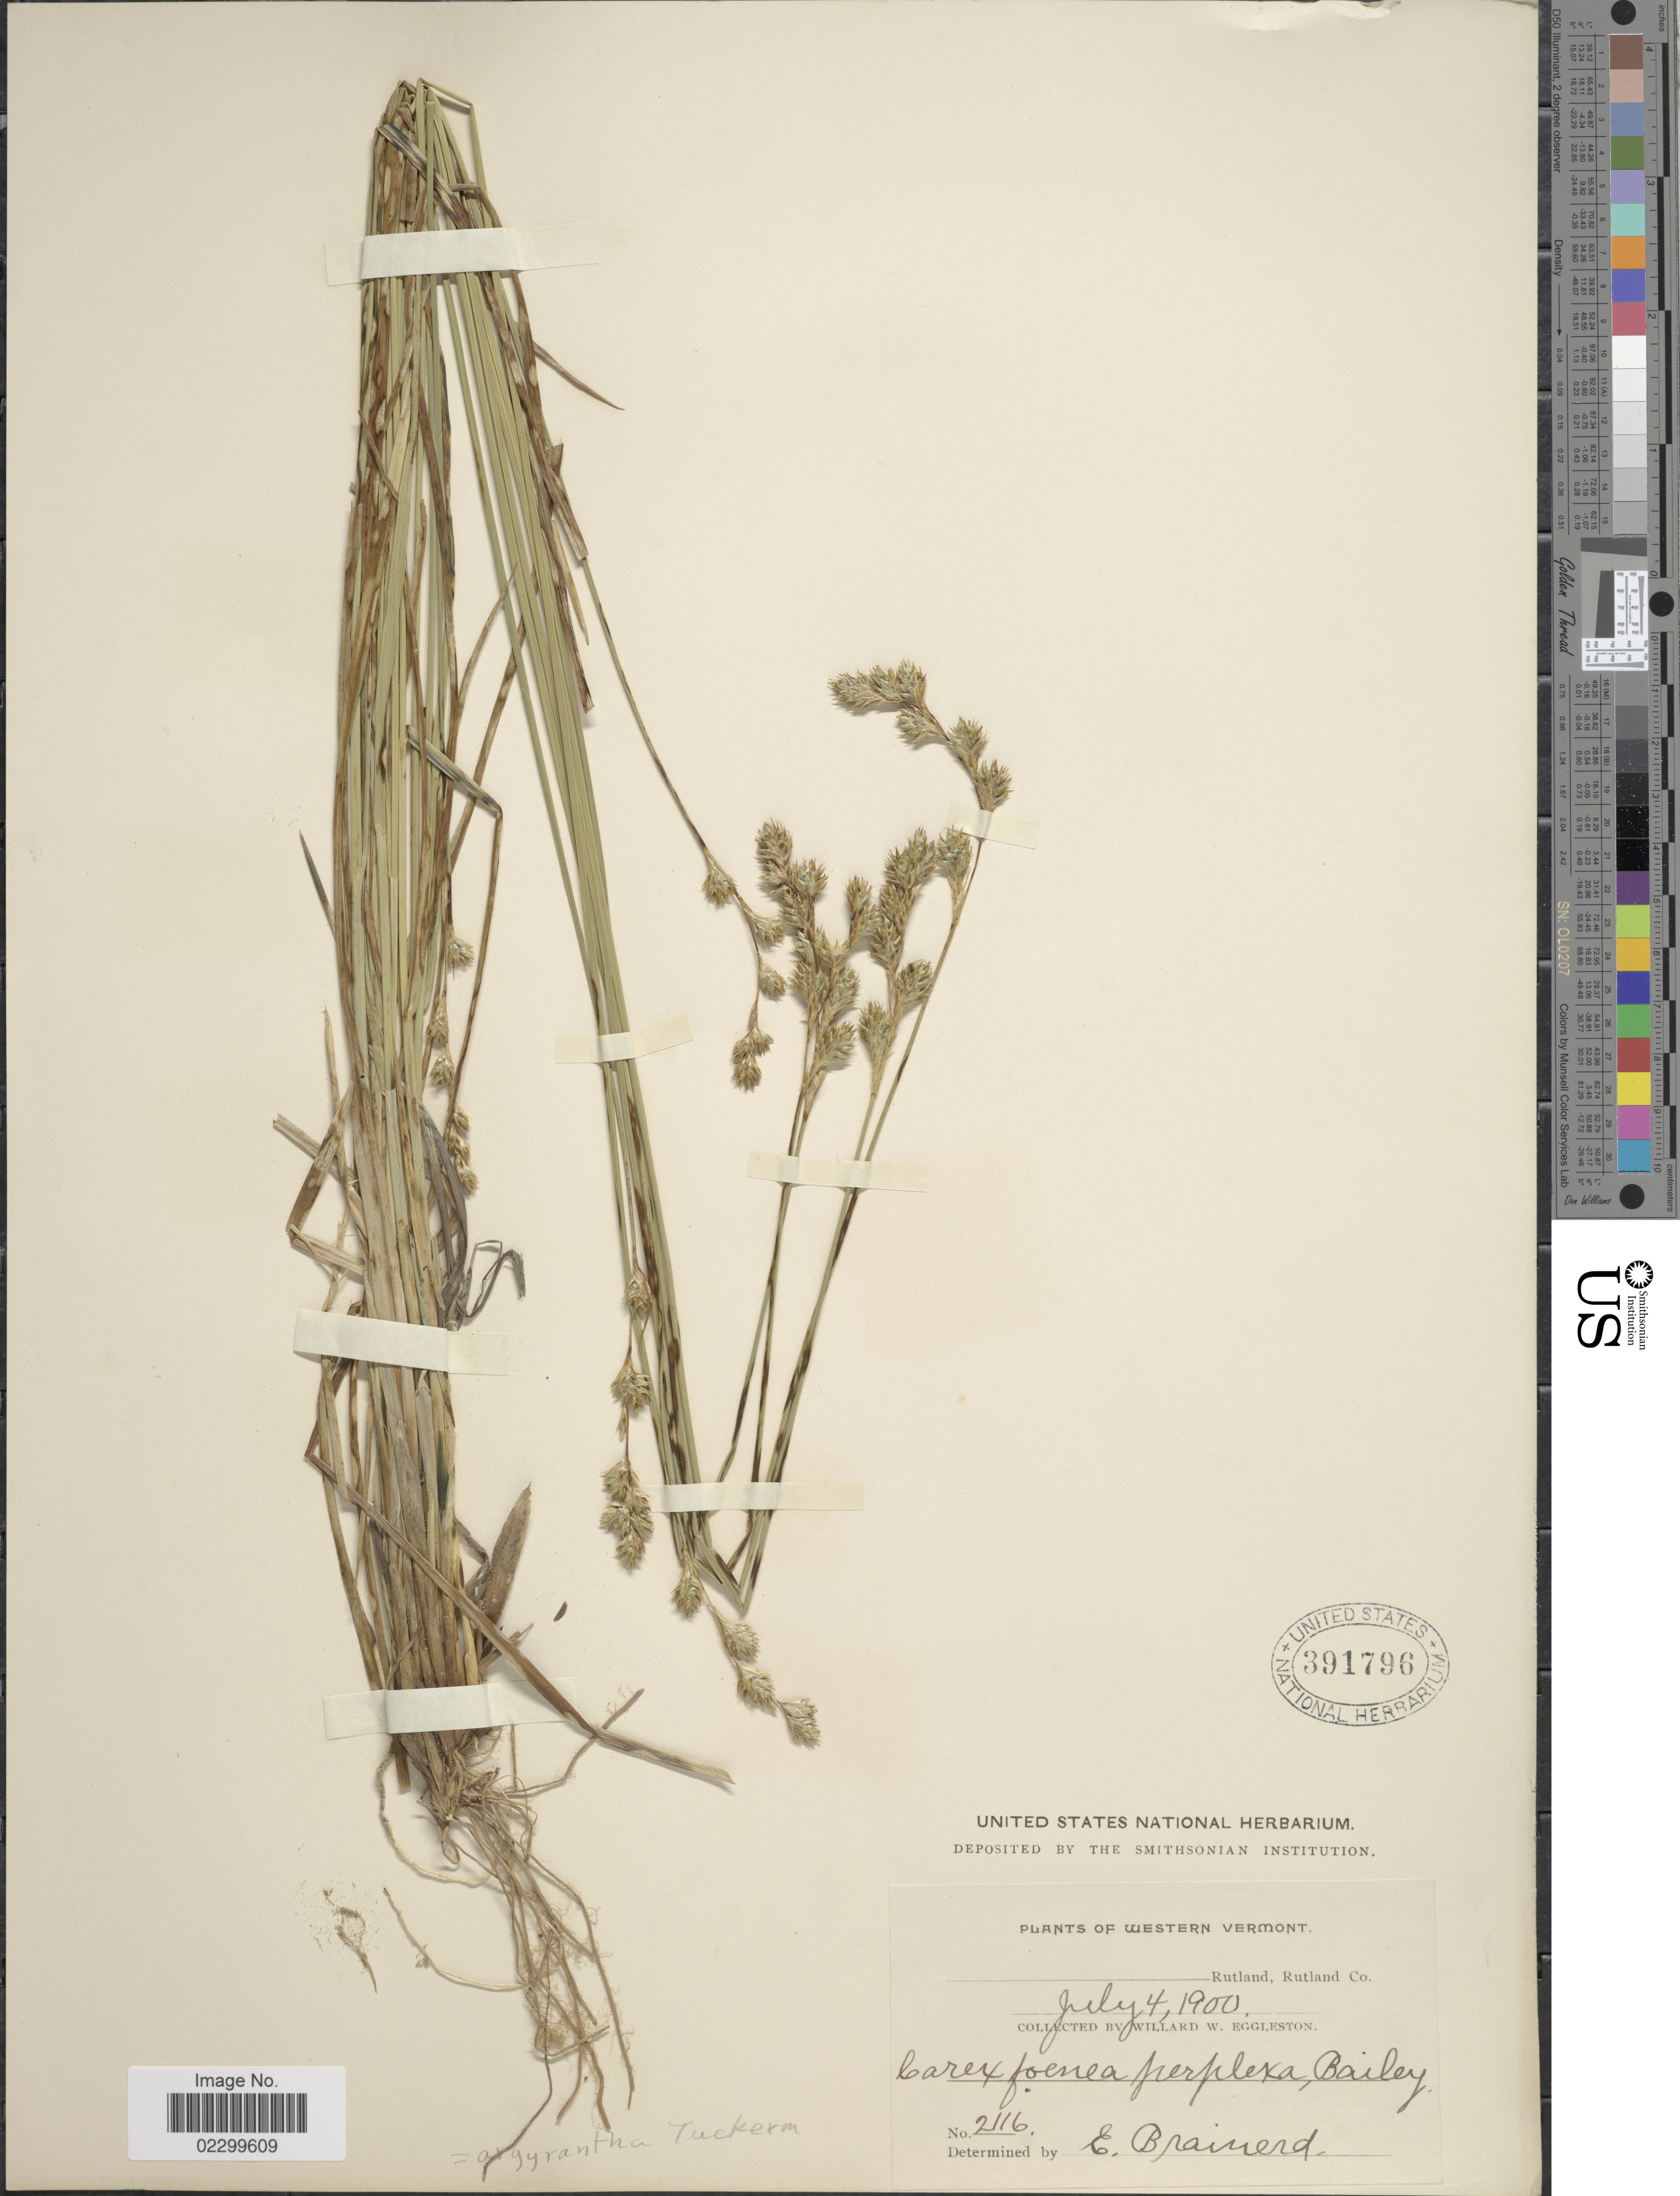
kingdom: Plantae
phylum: Tracheophyta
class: Liliopsida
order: Poales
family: Cyperaceae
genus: Carex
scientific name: Carex argyrantha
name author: Tuck. ex Boott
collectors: W. W. Eggleston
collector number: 2116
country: United States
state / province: Vermont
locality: Western Vermont, Rutland, Rutland Co.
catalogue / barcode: US 391796